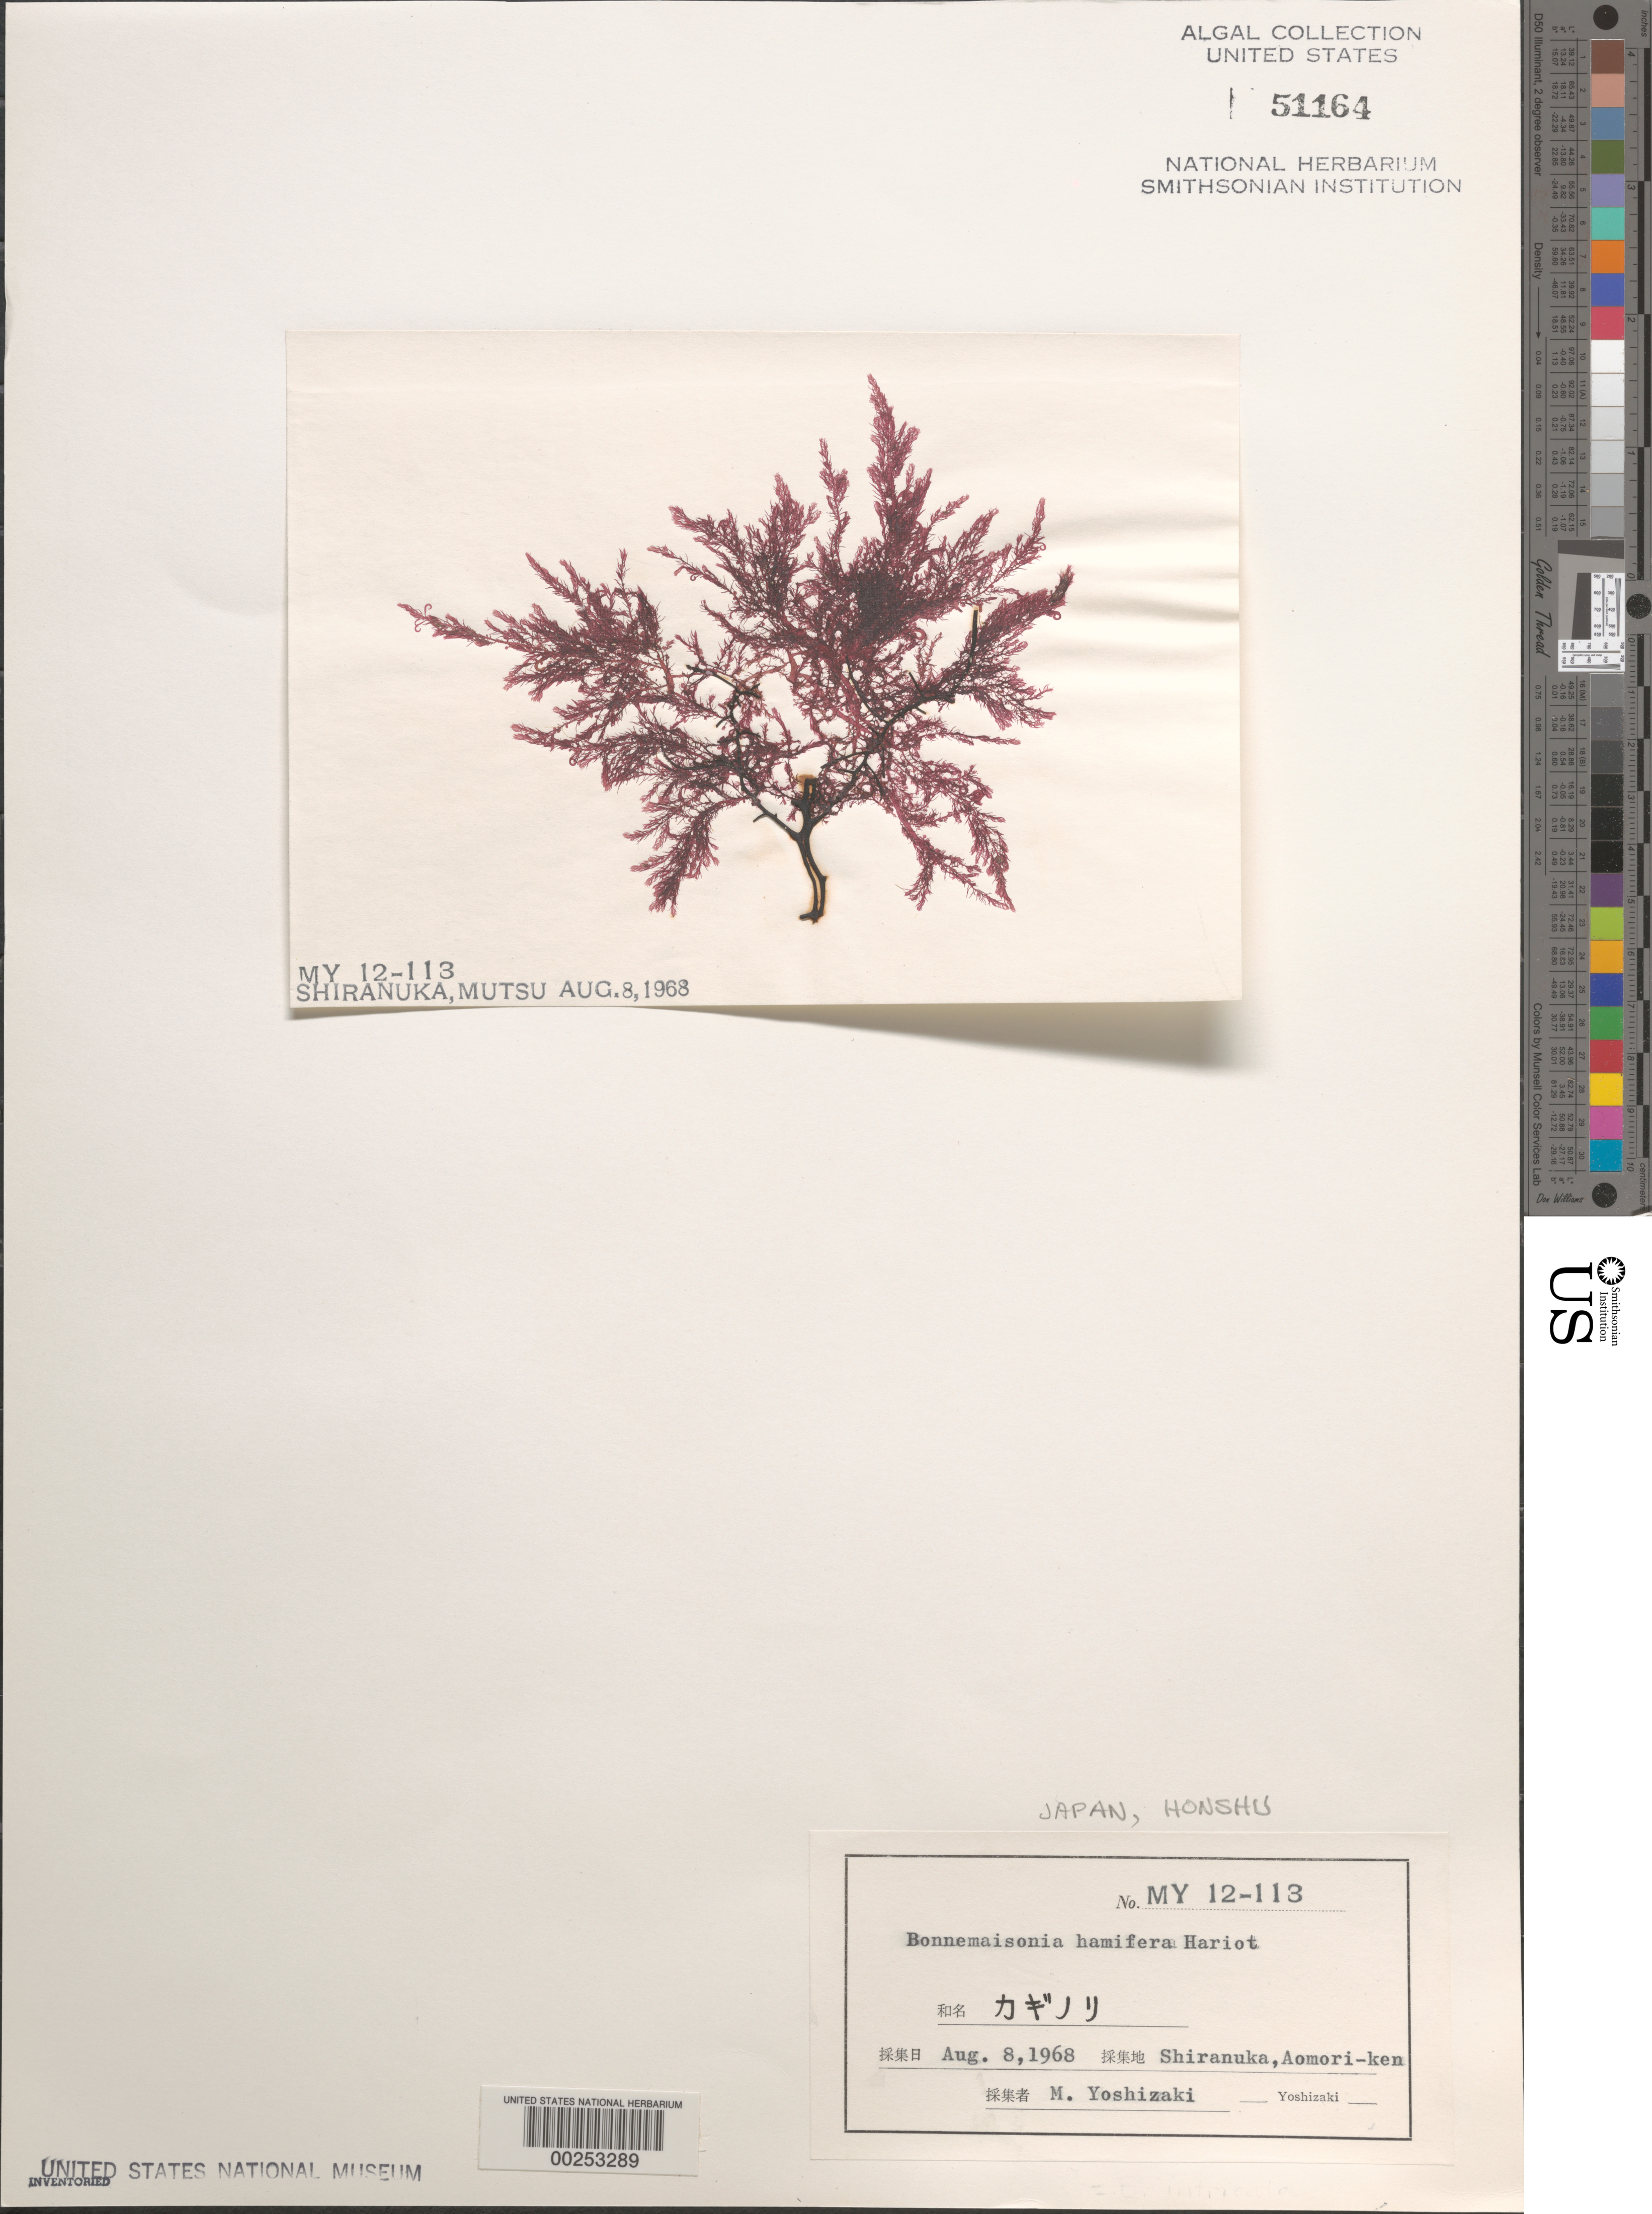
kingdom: Plantae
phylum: Rhodophyta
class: Florideophyceae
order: Bonnemaisoniales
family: Bonnemaisoniaceae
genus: Bonnemaisonia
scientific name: Bonnemaisonia hamifera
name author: P. Hariot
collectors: M. Yoshizaki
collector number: MY 12-113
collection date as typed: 08 Aug 1968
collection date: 1968-08-08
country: Japan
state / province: Aomori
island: Honshu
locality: Shiranuka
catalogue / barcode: US 51164